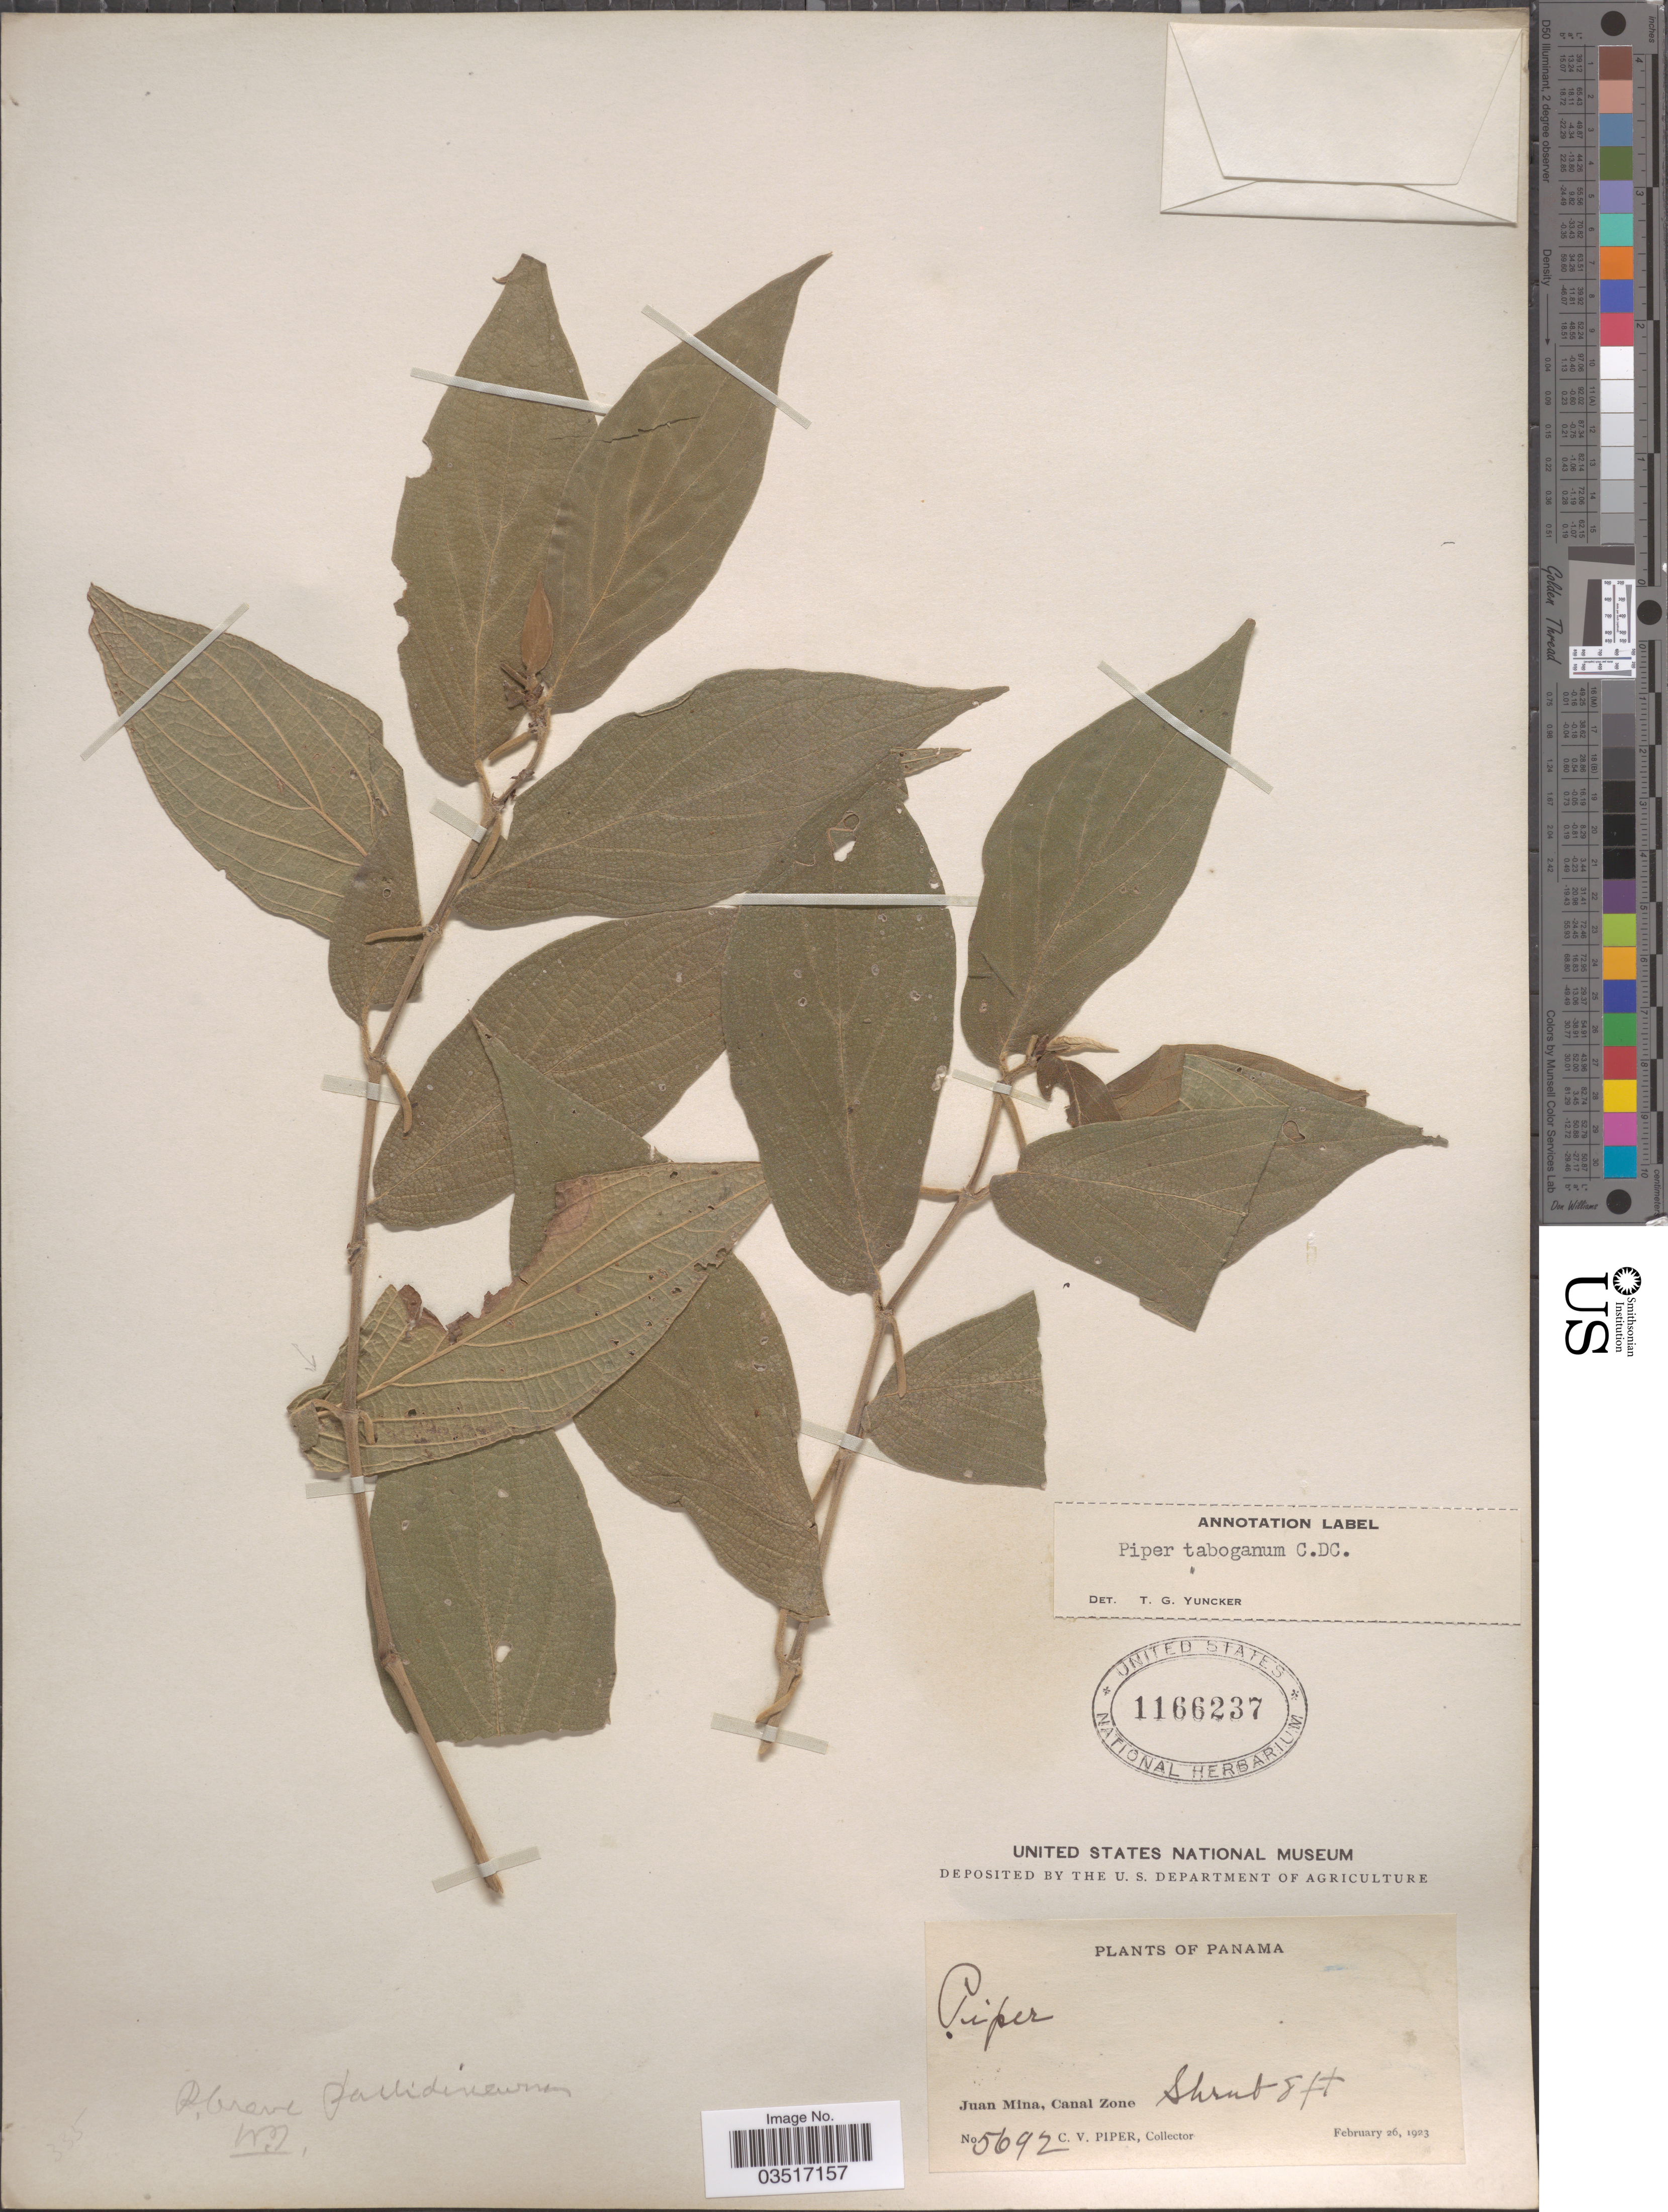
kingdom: Plantae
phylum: Tracheophyta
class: Magnoliopsida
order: Piperales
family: Piperaceae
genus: Piper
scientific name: Piper taboganum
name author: C. DC.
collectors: C. V. Piper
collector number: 5692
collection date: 1923-02-26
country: Panama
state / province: Colón / Panamá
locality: Juan Mina, Canal Zone.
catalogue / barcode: US 1166237